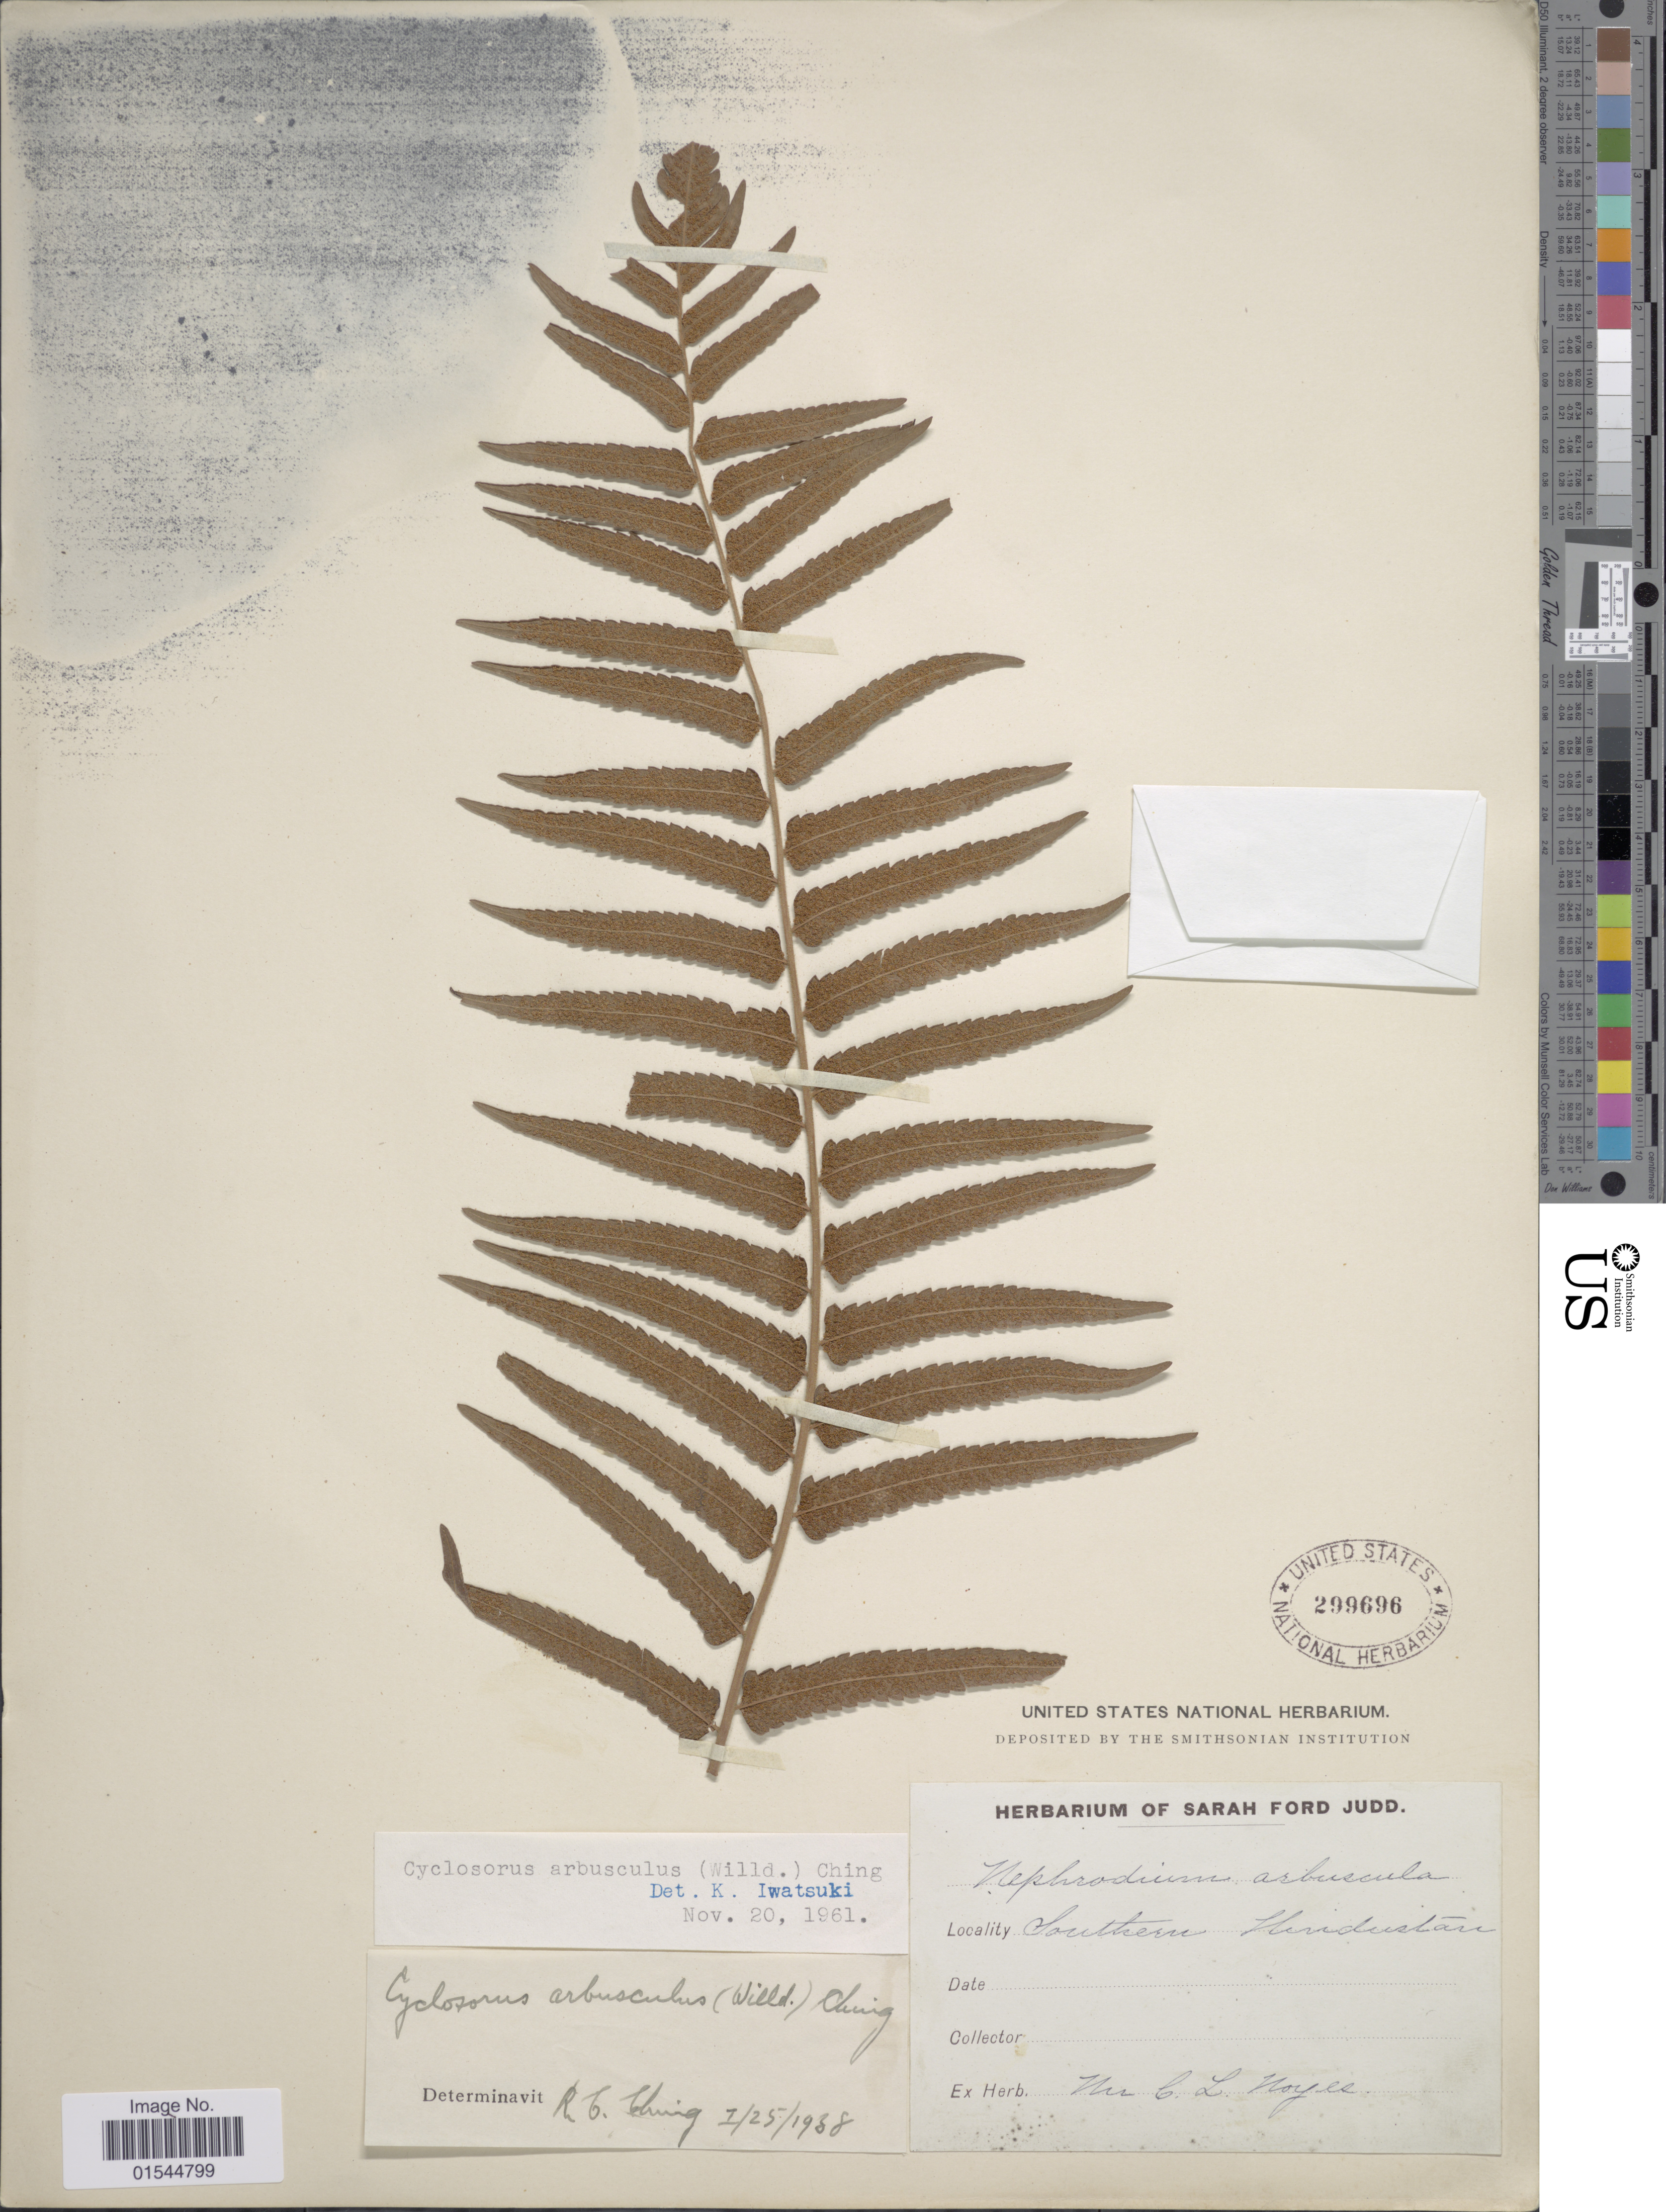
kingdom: Plantae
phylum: Tracheophyta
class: Polypodiopsida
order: Polypodiales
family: Thelypteridaceae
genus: Sphaerostephanos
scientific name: Sphaerostephanos arbuscula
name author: (Willd.) Holttum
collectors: ex herb. C. L. Noyes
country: India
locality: Southern Hindustan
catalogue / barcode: US 299696